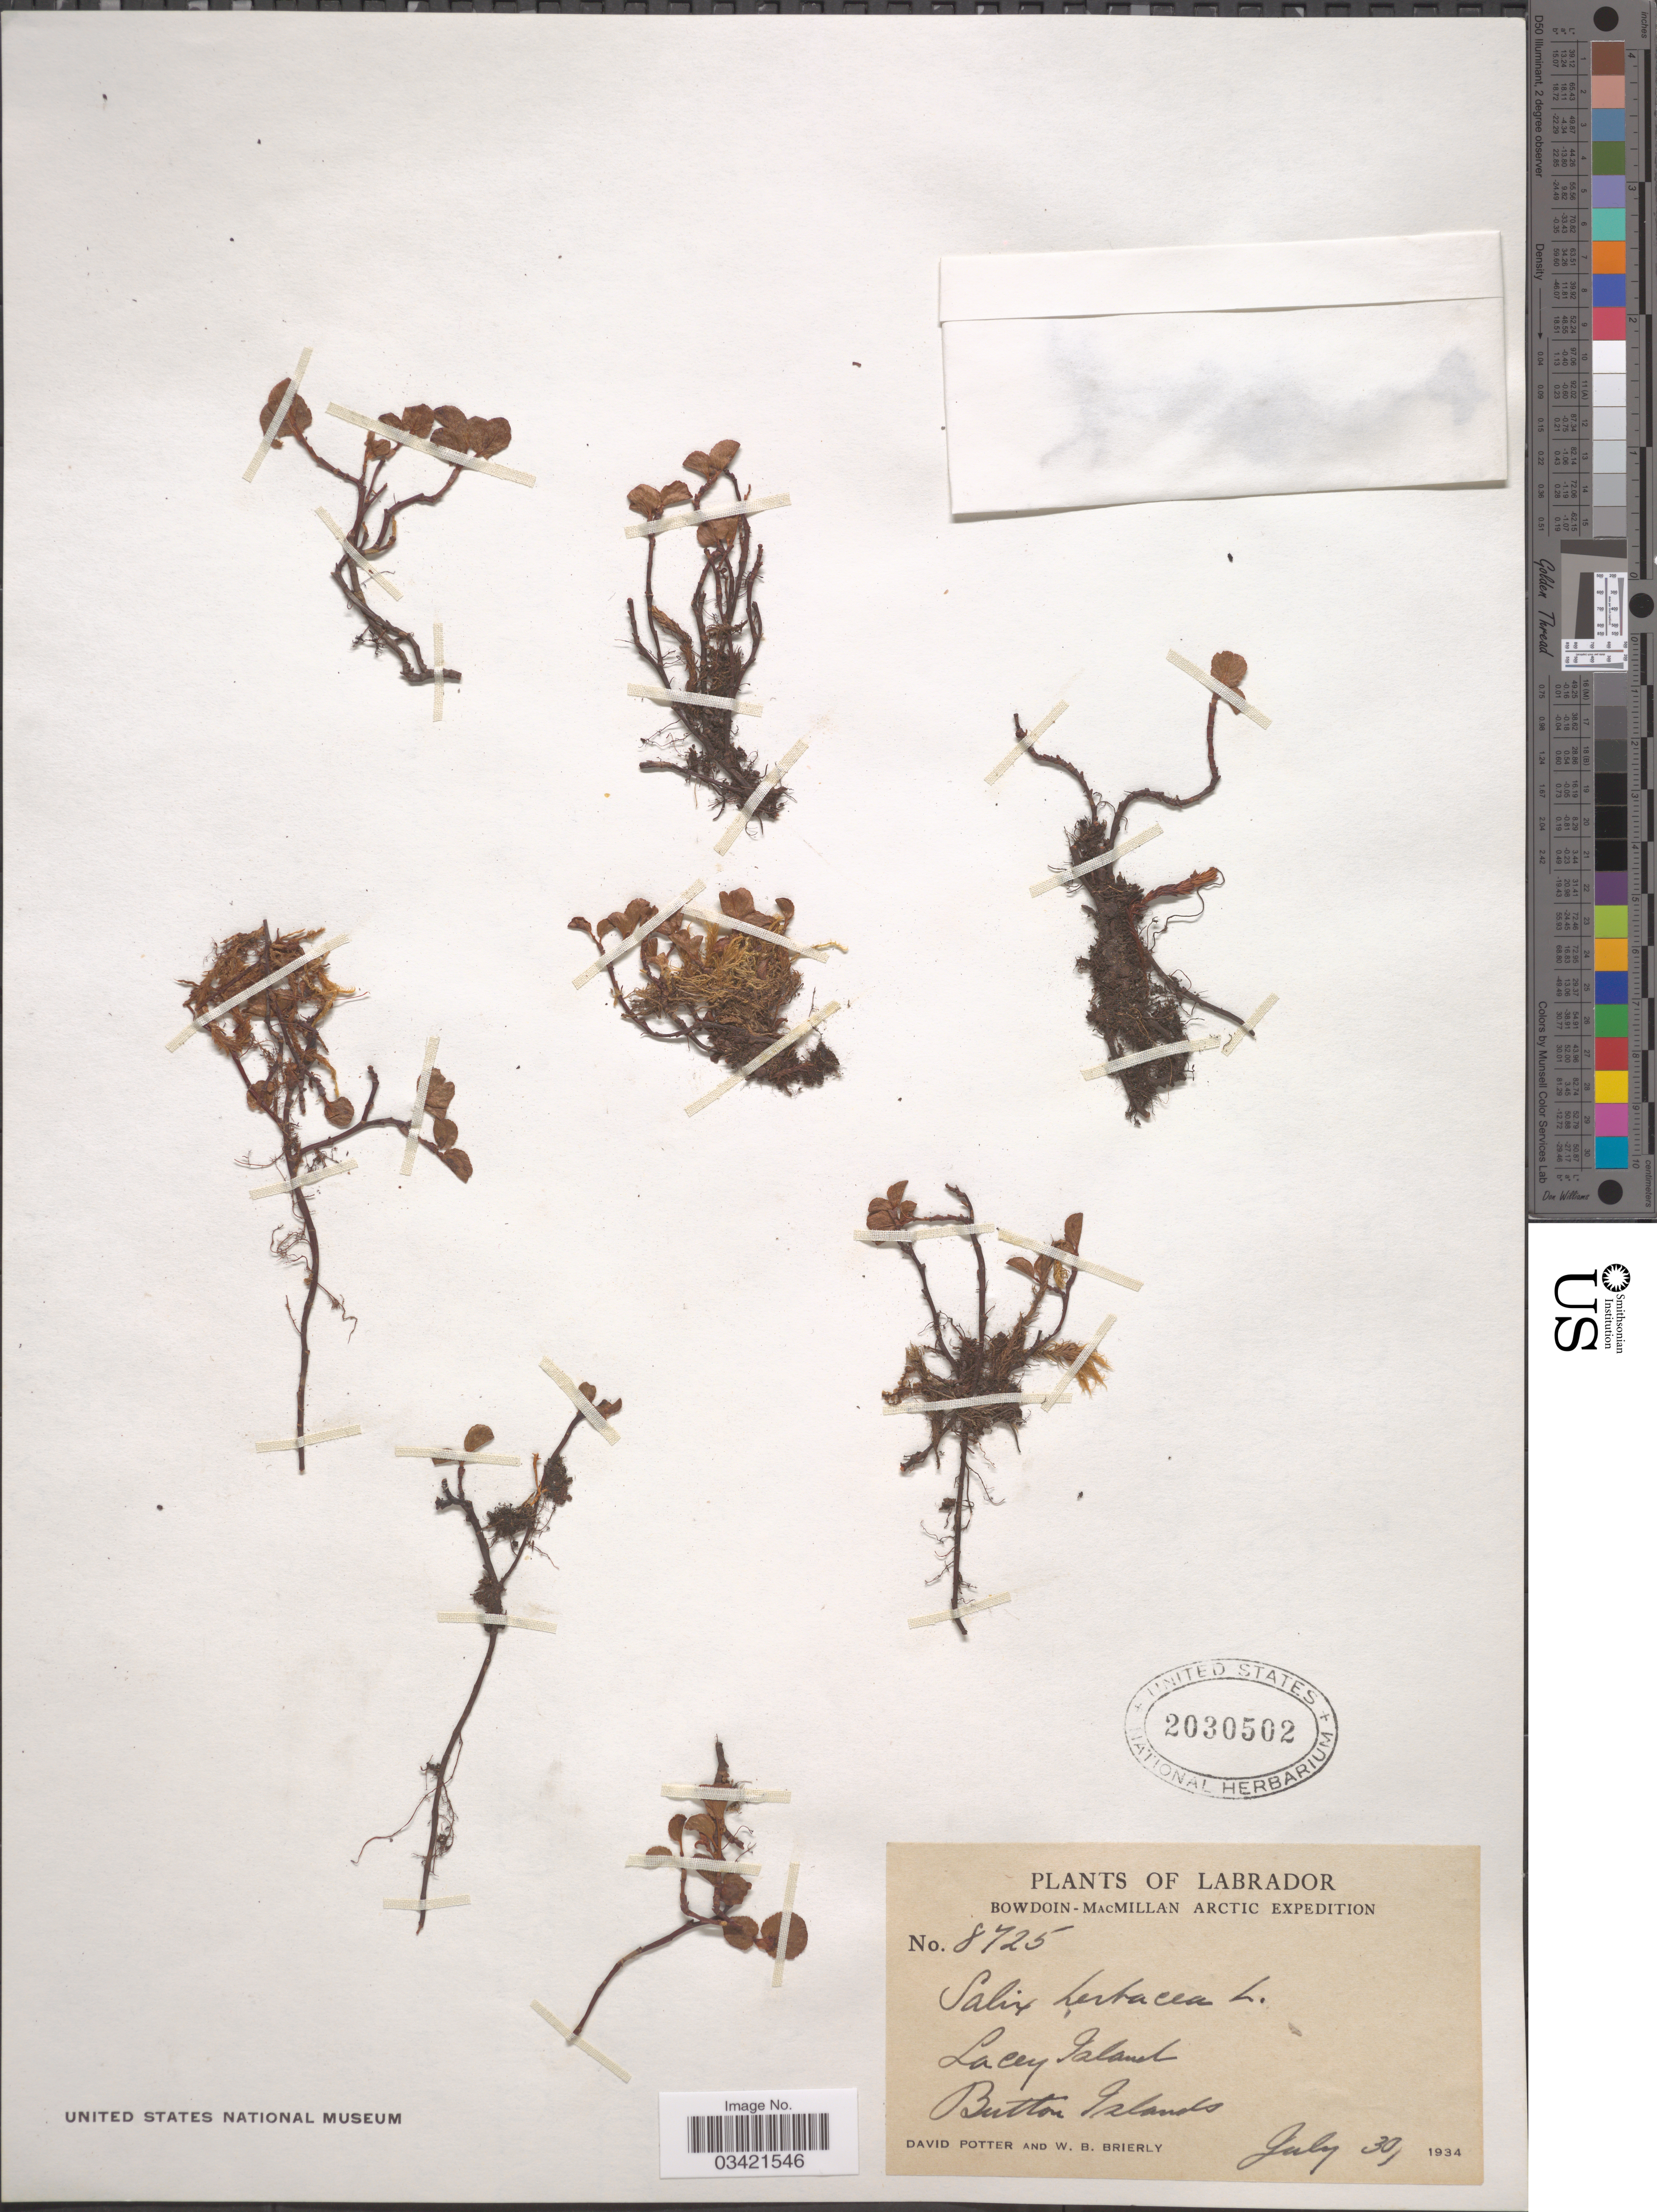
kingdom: Plantae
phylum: Tracheophyta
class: Magnoliopsida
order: Malpighiales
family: Salicaceae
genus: Salix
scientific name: Salix herbacea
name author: L.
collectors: D. Potter & W. Brierly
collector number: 8725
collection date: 1934-07-30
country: Canada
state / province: Newfoundland and Labrador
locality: Labrador. Lacey Island. Button Islands.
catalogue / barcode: US 2030502